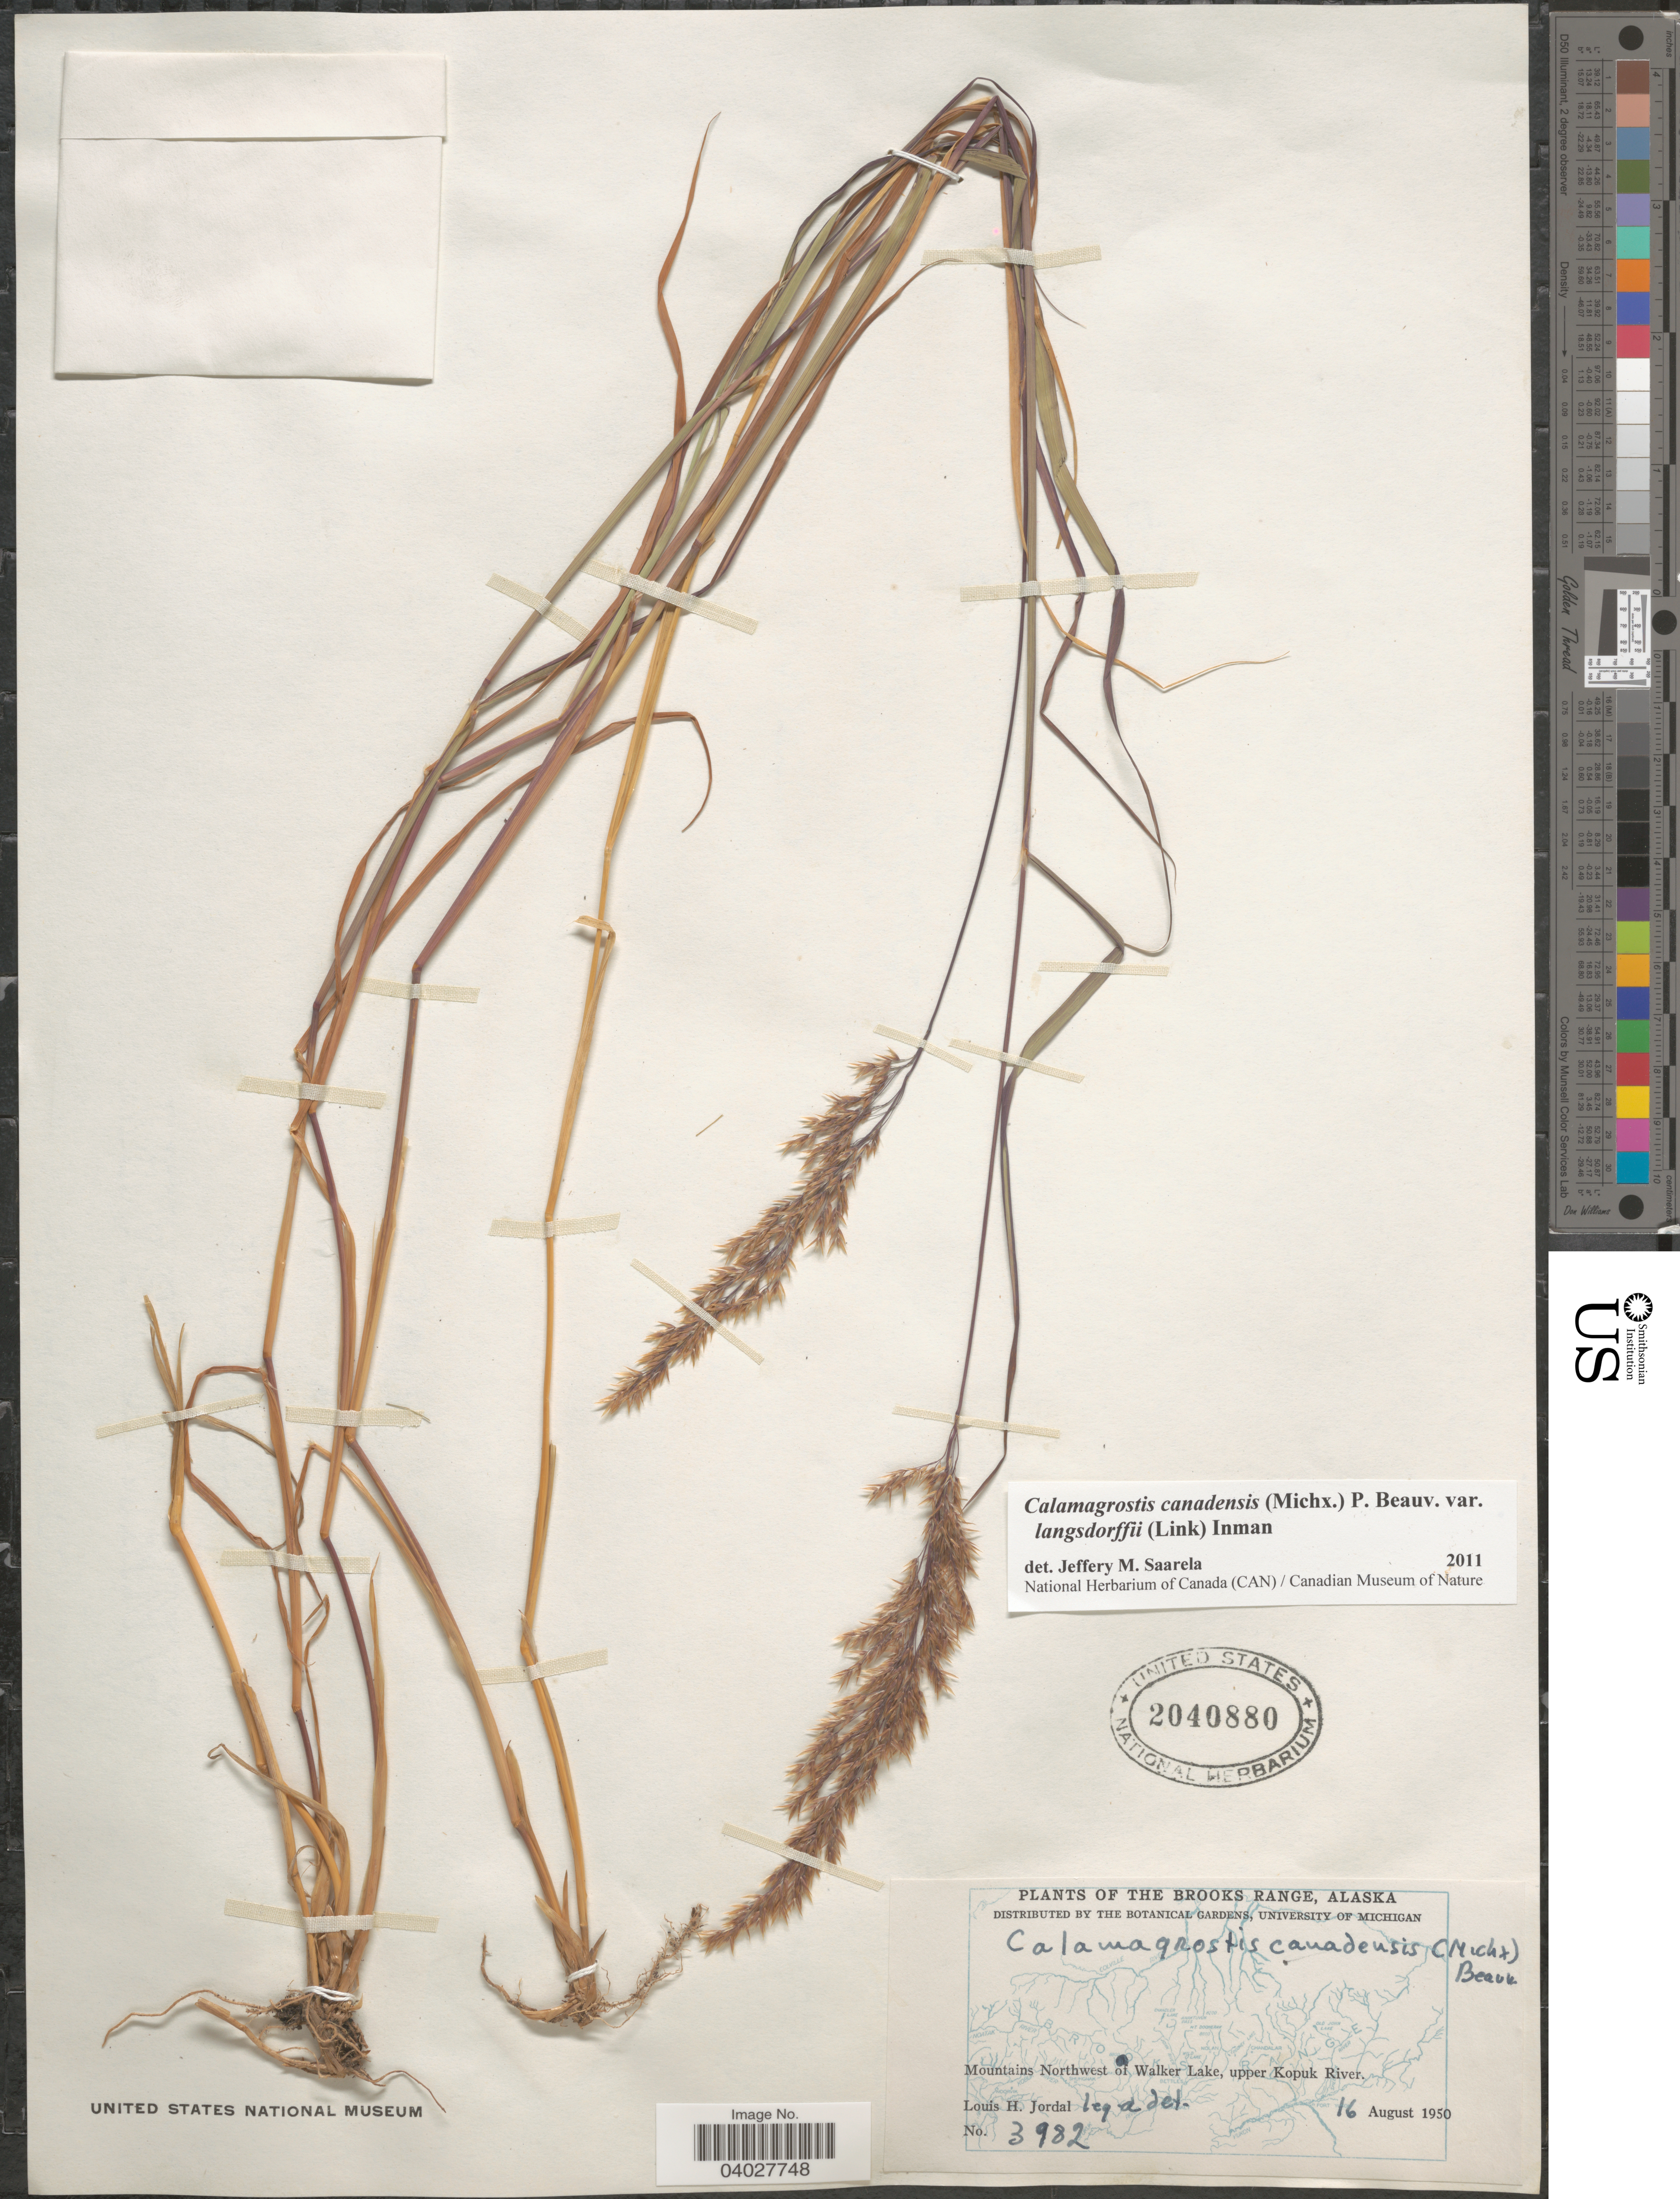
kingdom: Plantae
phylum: Tracheophyta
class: Liliopsida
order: Poales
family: Poaceae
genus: Calamagrostis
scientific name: Calamagrostis canadensis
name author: (Michx.) P. Beauv.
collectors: L. Jordal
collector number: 3982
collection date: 1950-08-16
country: United States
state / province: Alaska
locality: Brooks Range. Mountains Northwest of Walker Lake, upper Kopuk River.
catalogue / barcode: US 2040880